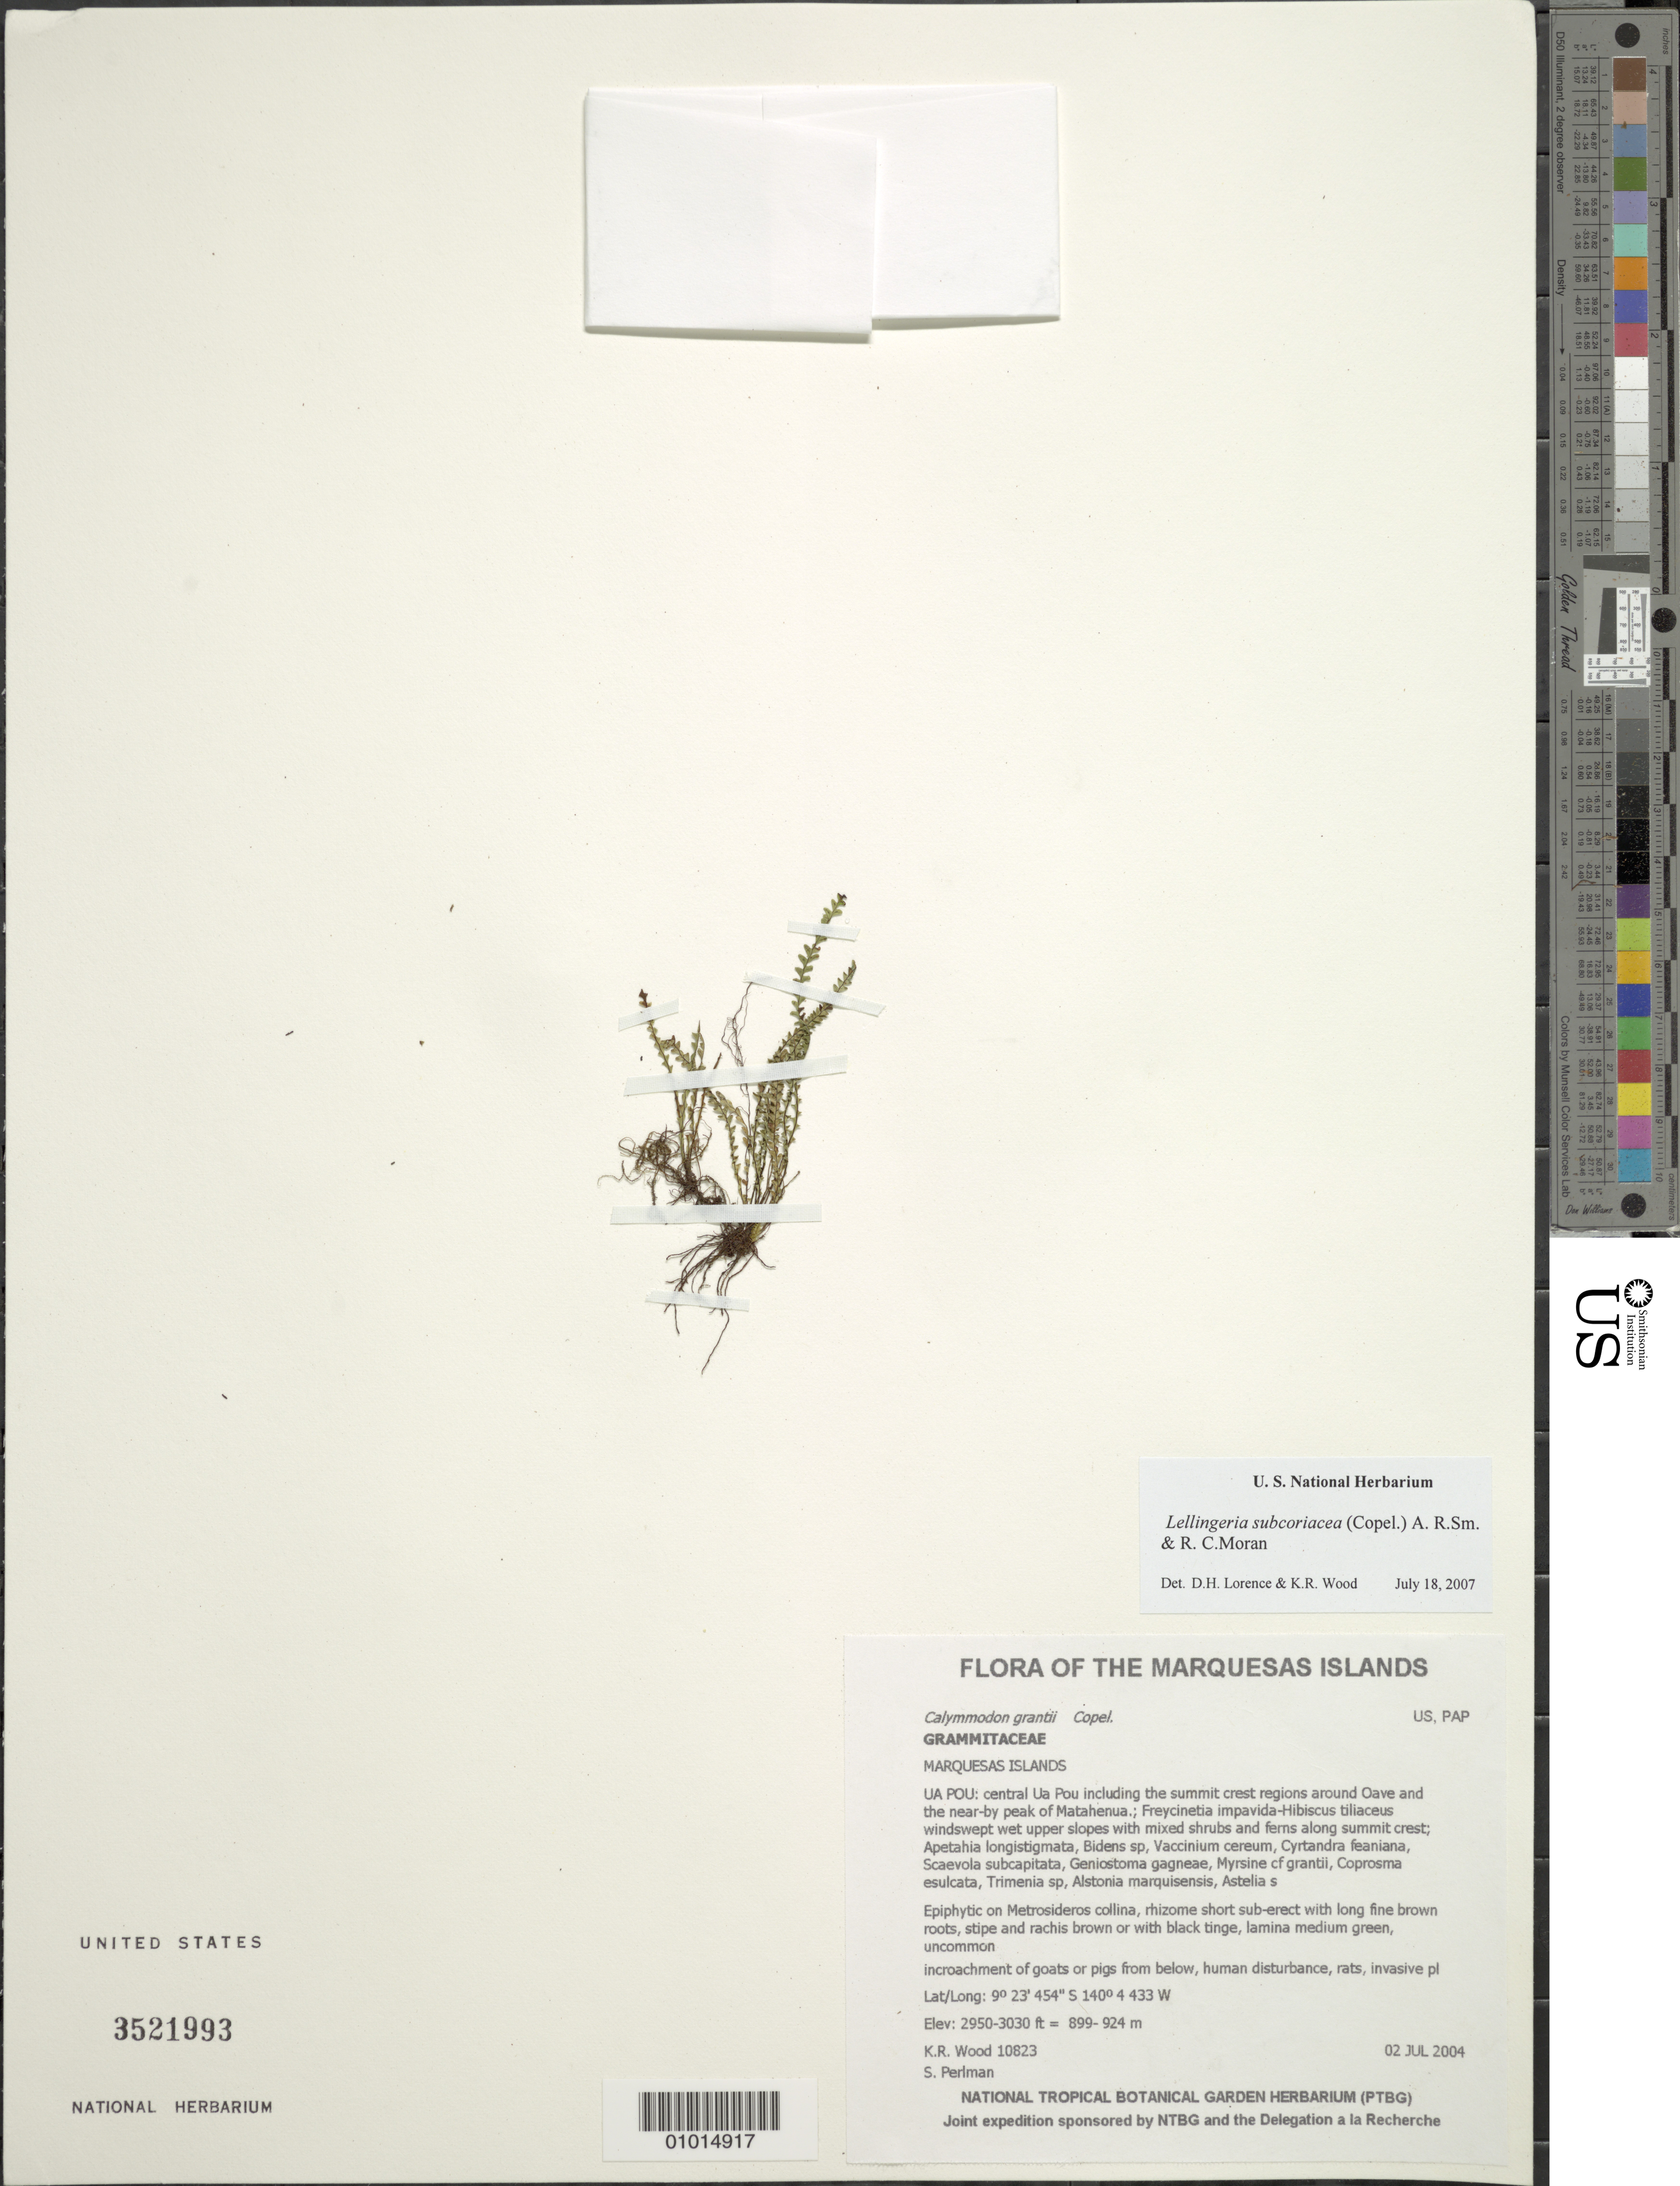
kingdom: Plantae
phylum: Tracheophyta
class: Polypodiopsida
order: Polypodiales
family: Polypodiaceae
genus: Stenogrammitis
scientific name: Stenogrammitis subcoriacea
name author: (Copel.) Labiak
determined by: Flynn, T. W.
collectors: K. R. Wood & S. P. Perlman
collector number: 10823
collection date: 2004-07-02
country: French Polynesia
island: Ua Pou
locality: Central Ua Pou including the summit crest regions around Oave and the near-by peak of Matahenua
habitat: Freycinetia impavida - Hibiscus tiliaceus windswept wet upper slopes with mixed shrubs and ferns along summit crest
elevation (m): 899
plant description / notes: Encroachment of goats or pigs from below, human disturbance, rats, invasive plant taxa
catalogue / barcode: US 3521993